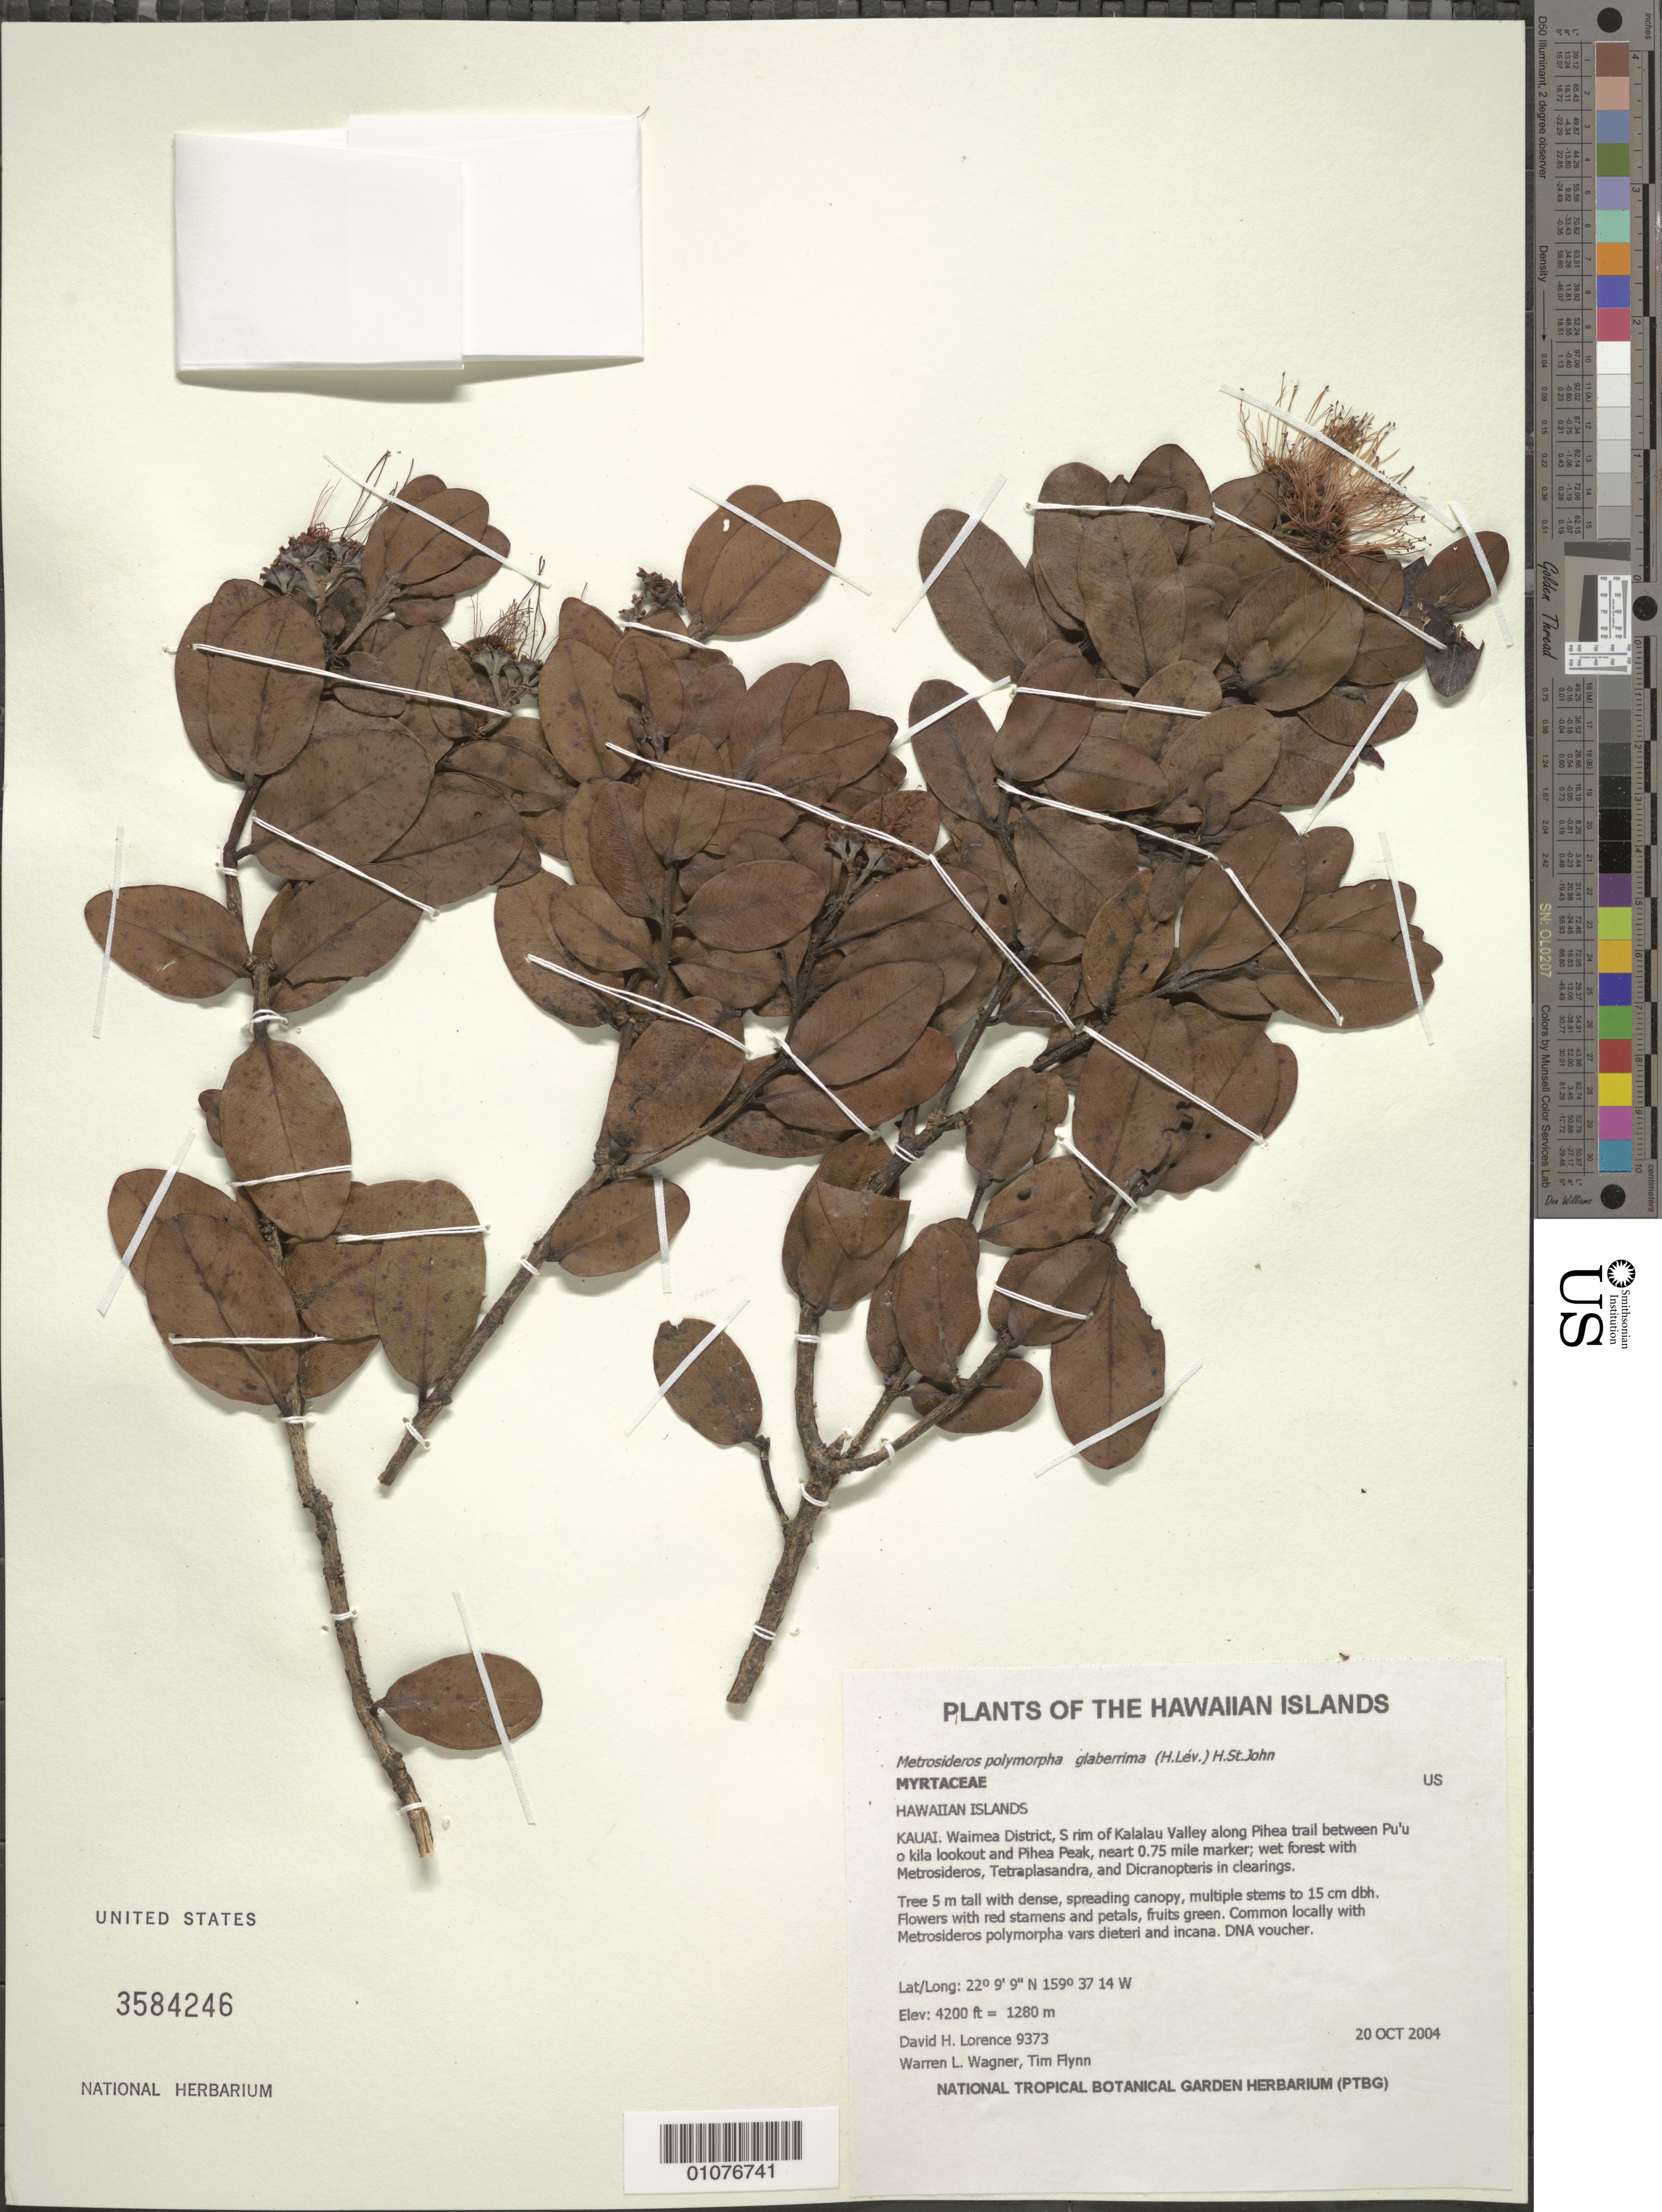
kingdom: Plantae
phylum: Tracheophyta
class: Magnoliopsida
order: Myrtales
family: Myrtaceae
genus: Metrosideros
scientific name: Metrosideros polymorpha var. glaberrima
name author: (H. Lév.) H. St. John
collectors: D. Lorence, W. L. Wagner & T. W. Flynn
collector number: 9373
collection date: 2004-10-20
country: United States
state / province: Hawaii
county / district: Kauai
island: Kaua'i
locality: Waimea District, S rim of Kalalau Valley along Pihea trail between Pu'uo kila lookout and Pihea peak, near 0.75 marker.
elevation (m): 1280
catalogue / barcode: US 3584246